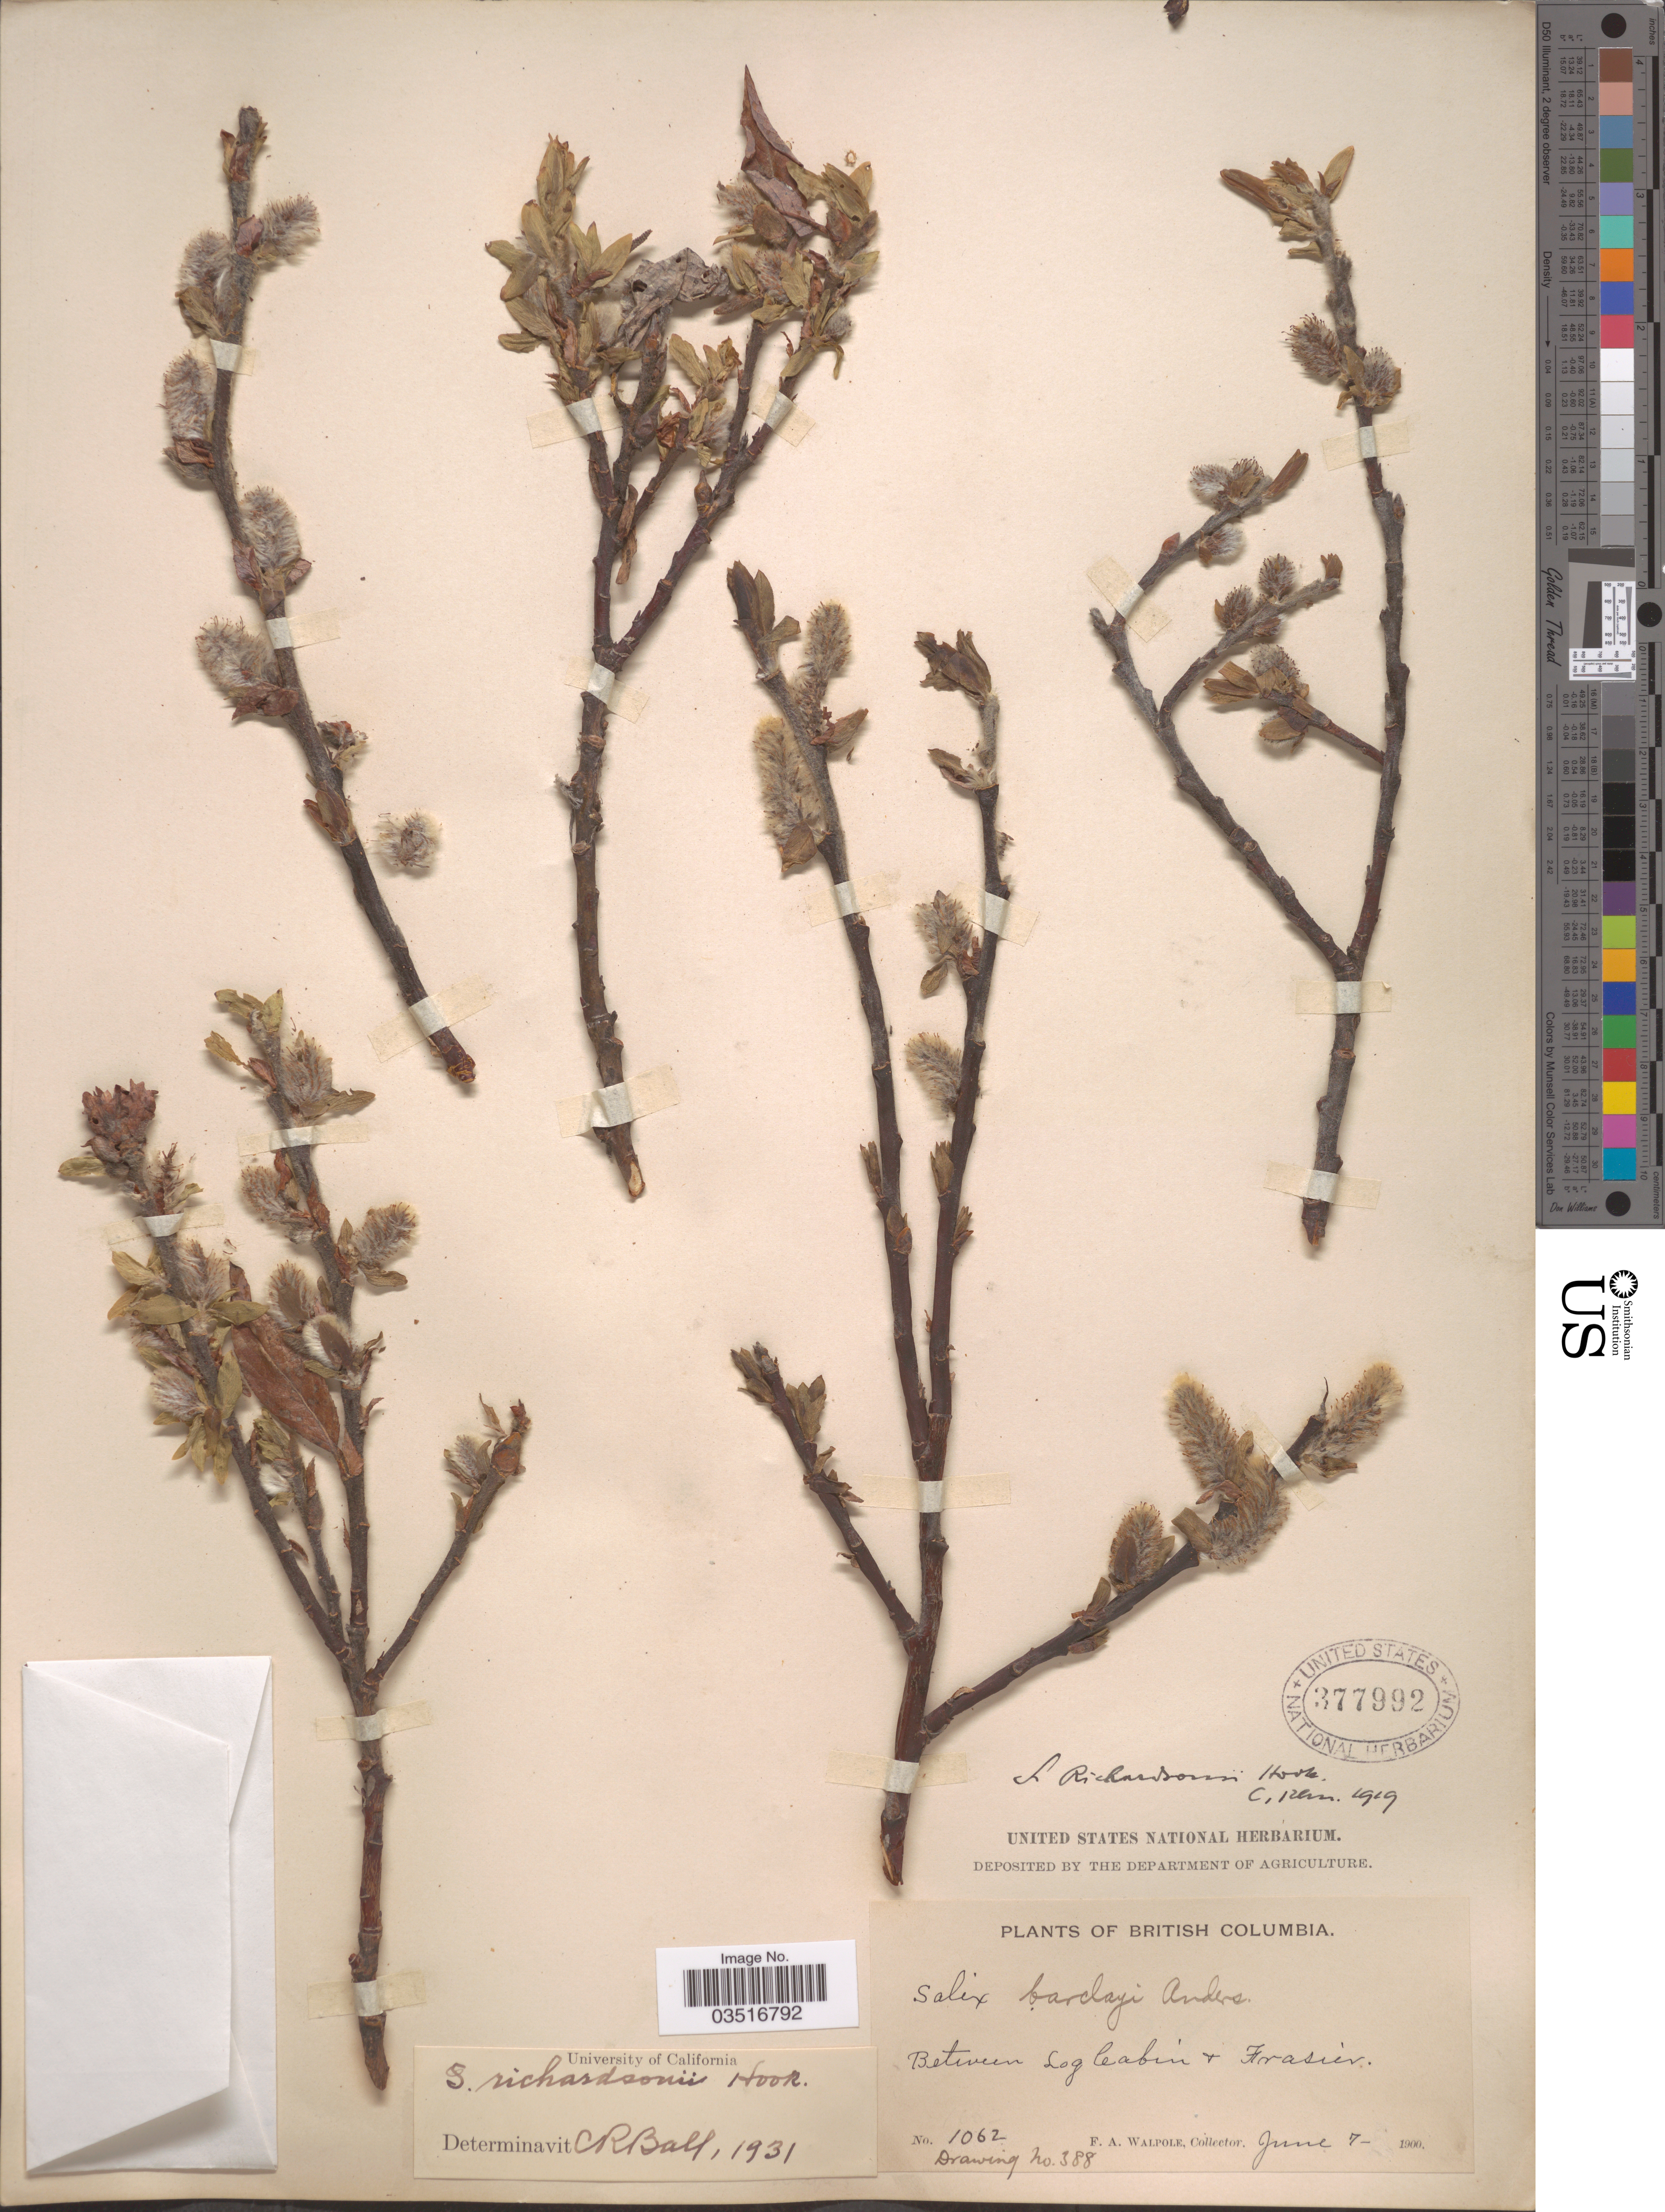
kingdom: Plantae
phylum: Tracheophyta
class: Magnoliopsida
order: Malpighiales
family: Salicaceae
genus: Salix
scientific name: Salix richardsonii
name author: Hook.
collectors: F. Walpole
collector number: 1062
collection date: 1900-06-07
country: Canada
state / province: British Columbia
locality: Between Log Cabin & Frasier.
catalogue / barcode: US 377992